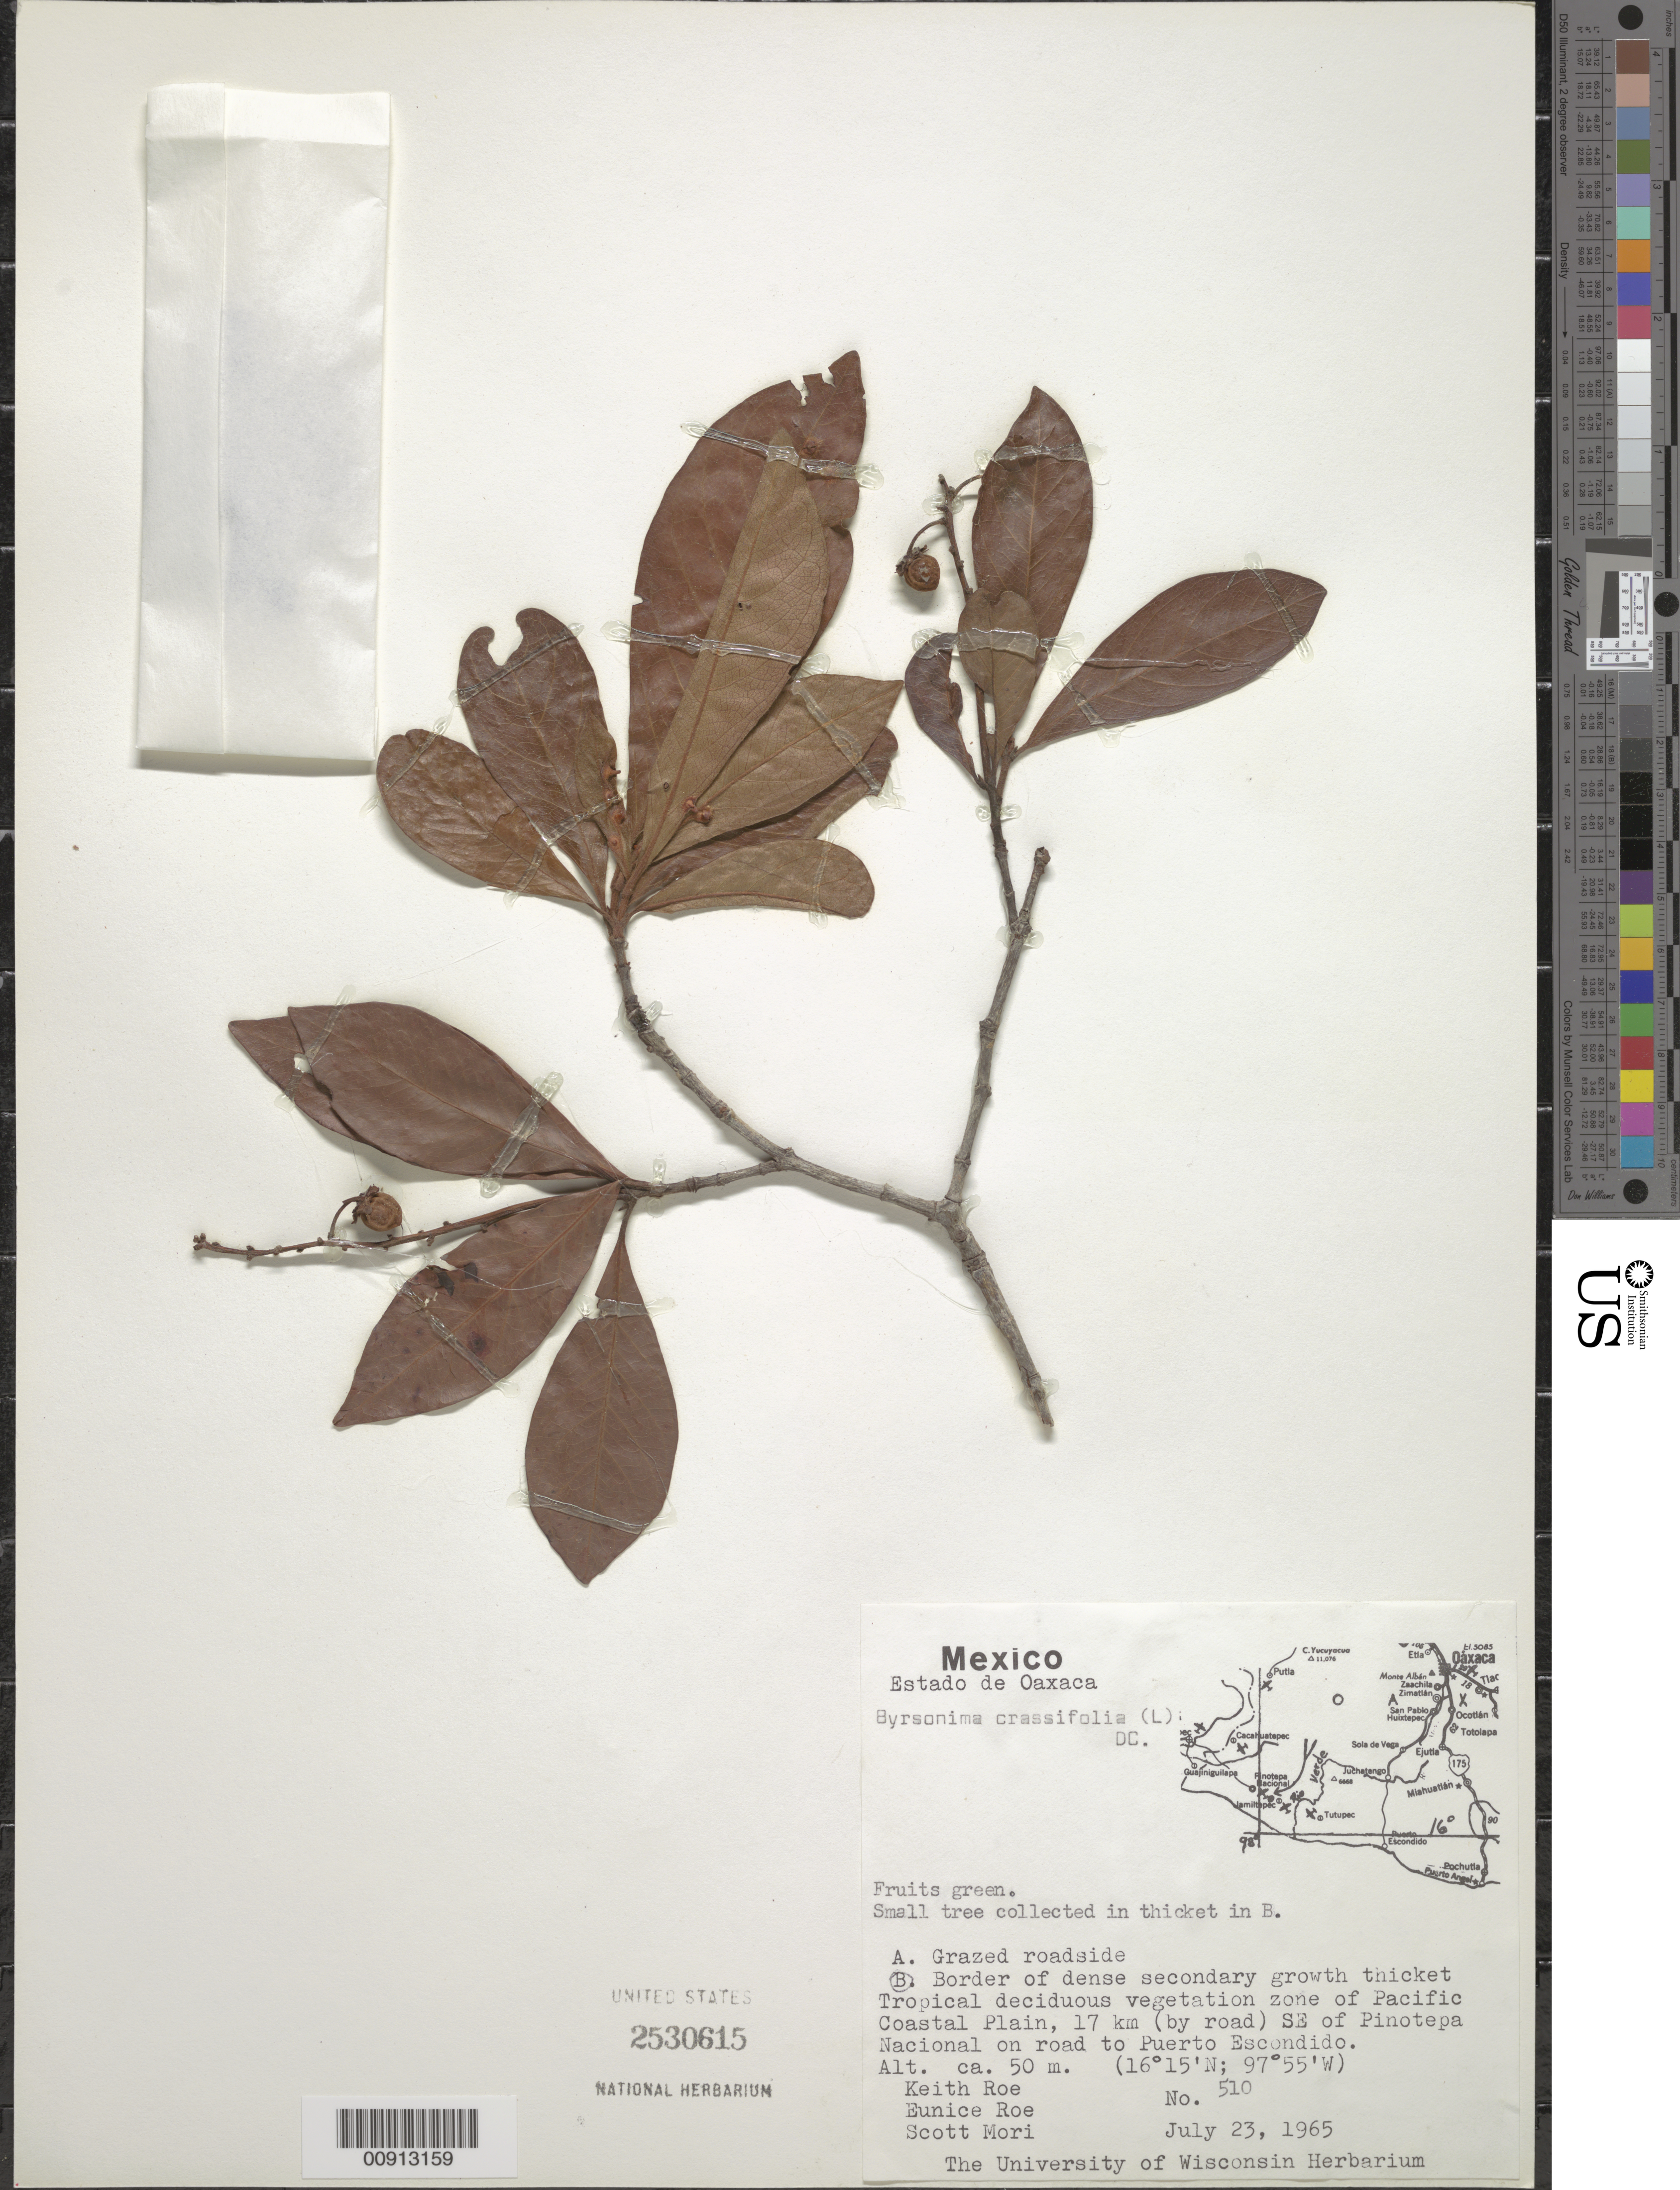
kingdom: Plantae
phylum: Tracheophyta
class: Magnoliopsida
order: Malpighiales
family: Malpighiaceae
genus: Byrsonima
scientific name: Byrsonima crassifolia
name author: (L.) Kunth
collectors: K. E. Roe, E. Roe & S. Mori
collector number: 510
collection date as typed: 23 Jul 1965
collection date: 1965-07-23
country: Mexico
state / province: Oaxaca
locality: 17 km (by road) SE of Pinotepa Nacional on road to Puerto Escondido.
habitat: Collected in thicket. Border of dense secondary growth thicket Tropical deciduous vegetation zone of Pacific Coastal Plain.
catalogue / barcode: US 2530615